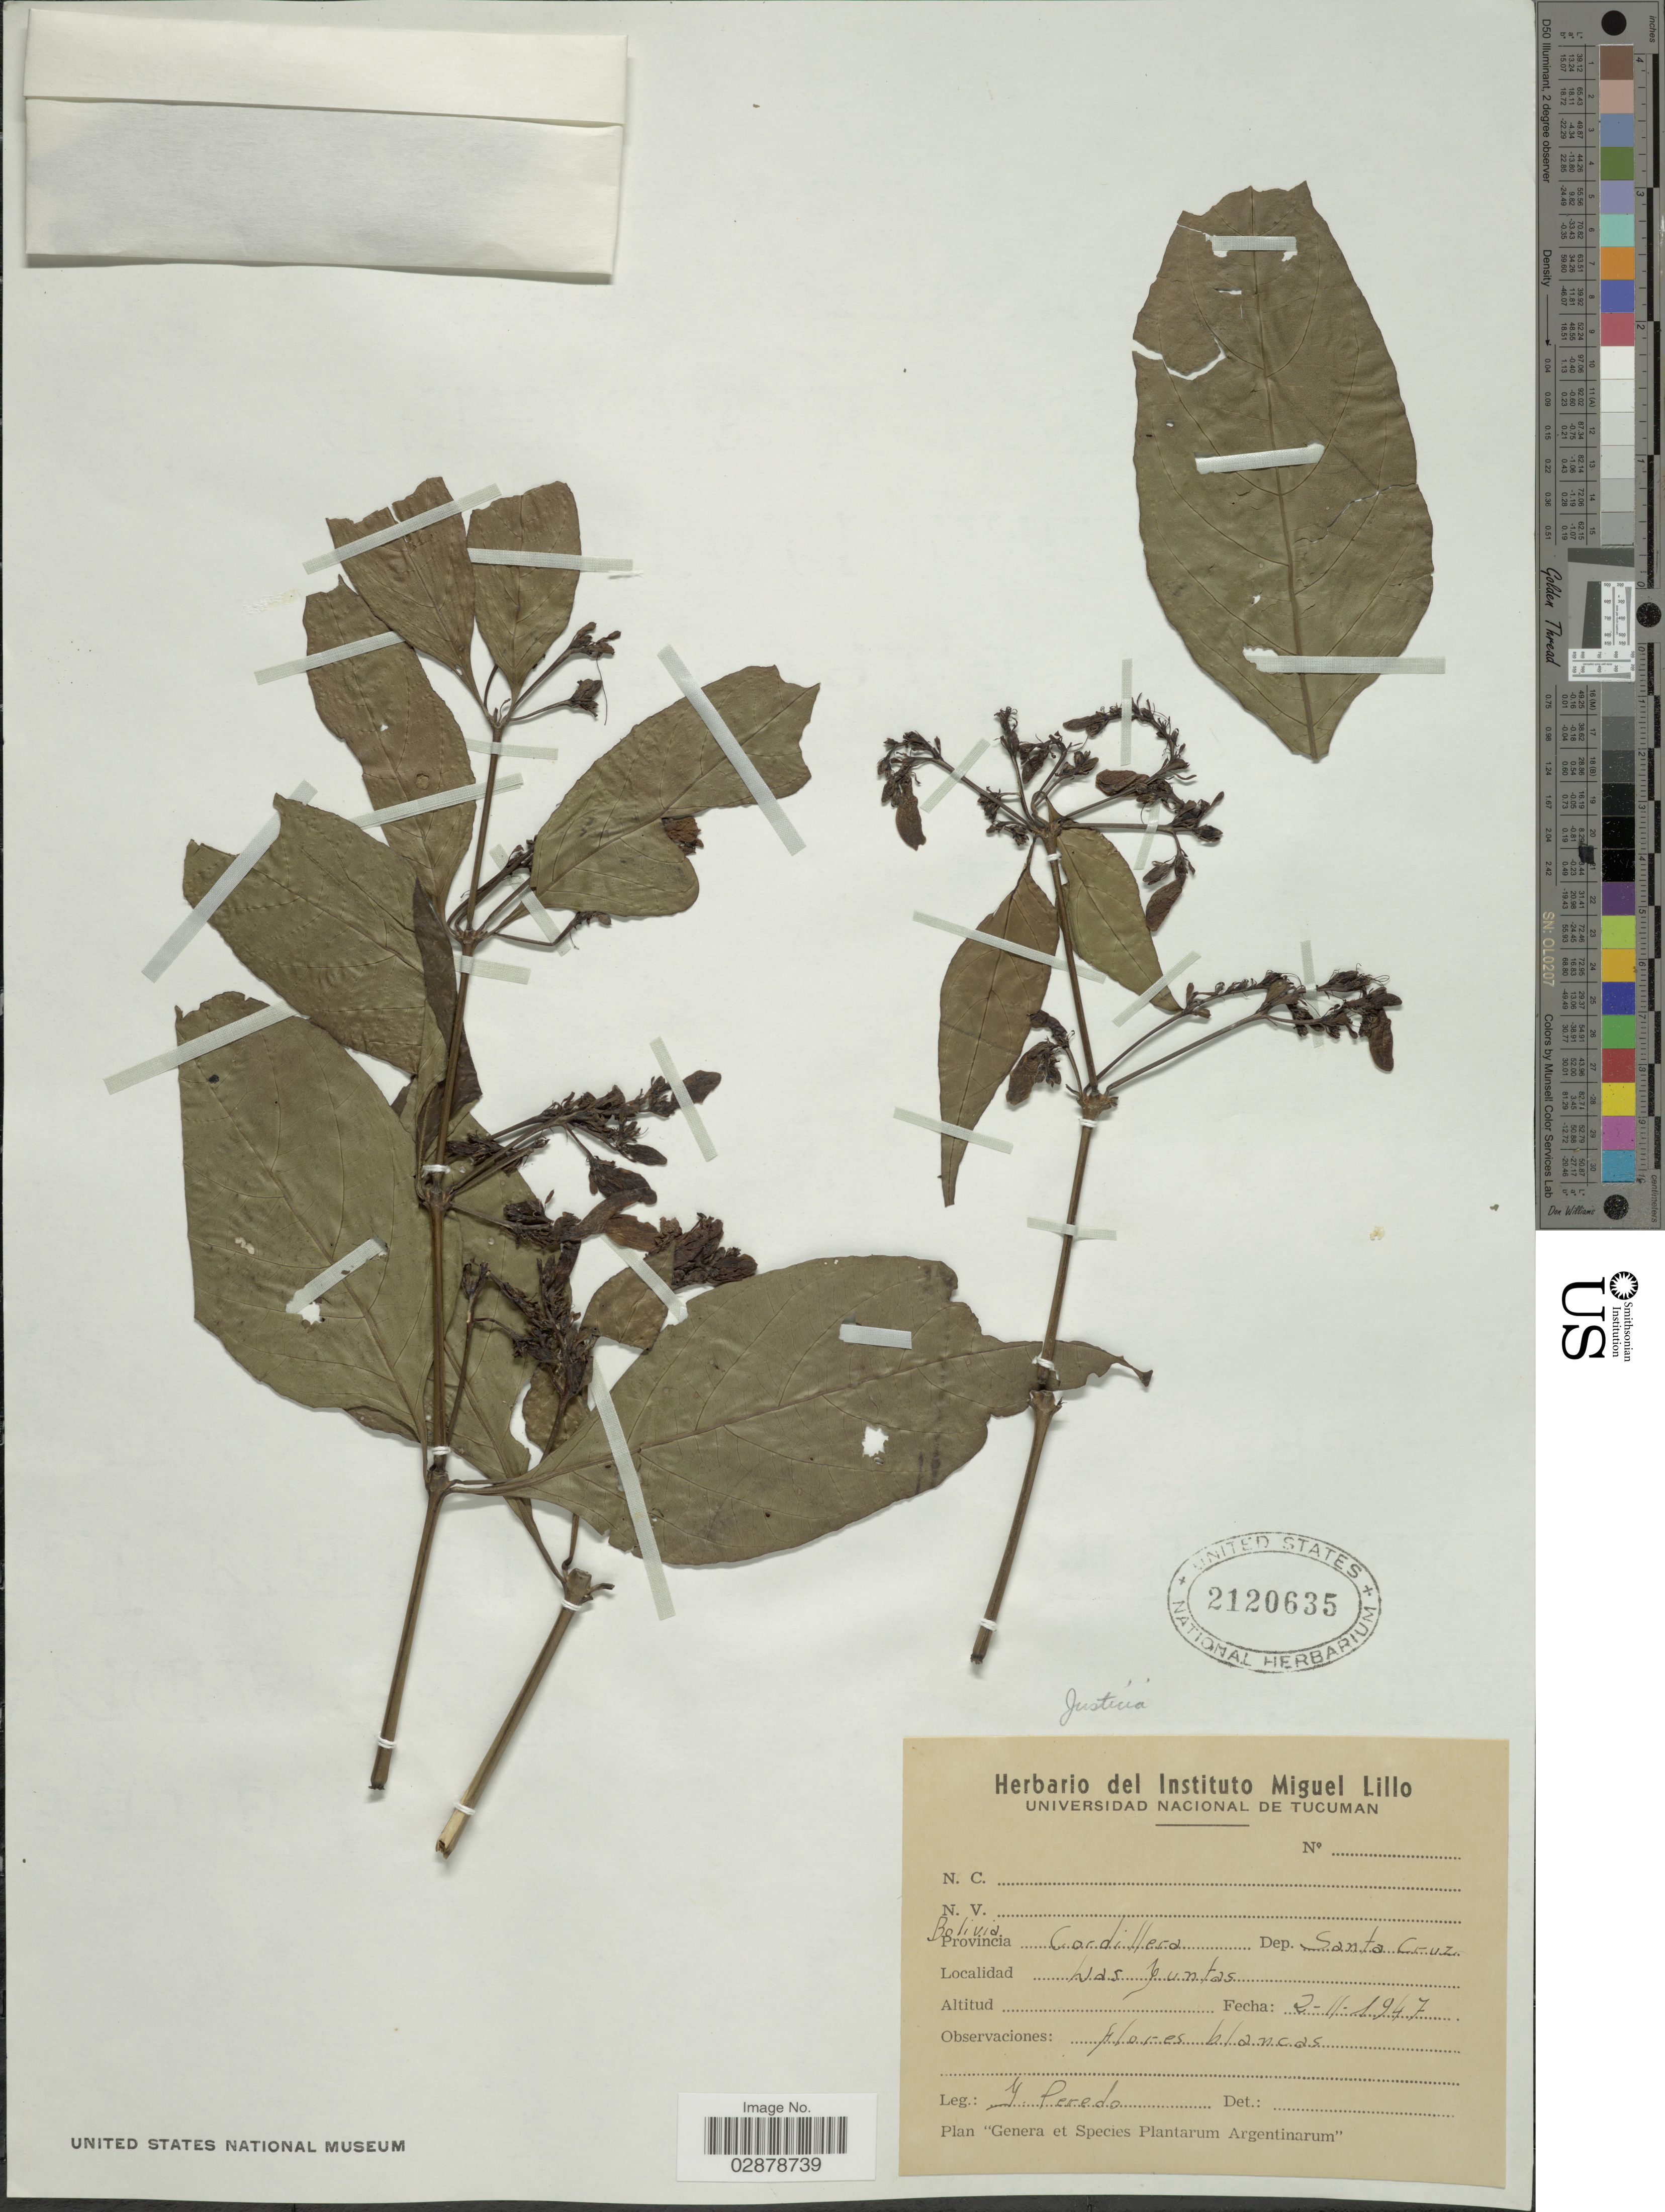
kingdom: Plantae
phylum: Tracheophyta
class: Magnoliopsida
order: Lamiales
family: Acanthaceae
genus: Justicia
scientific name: Justicia corumbensis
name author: (Lindau) Wassh. & C. Ezcurra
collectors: Y. Peredo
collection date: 1947-02-02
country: Argentina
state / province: Santa Cruz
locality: Provincia Cordillera, Dep. Santa Cruz, Las Puntas.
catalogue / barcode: US 2120635